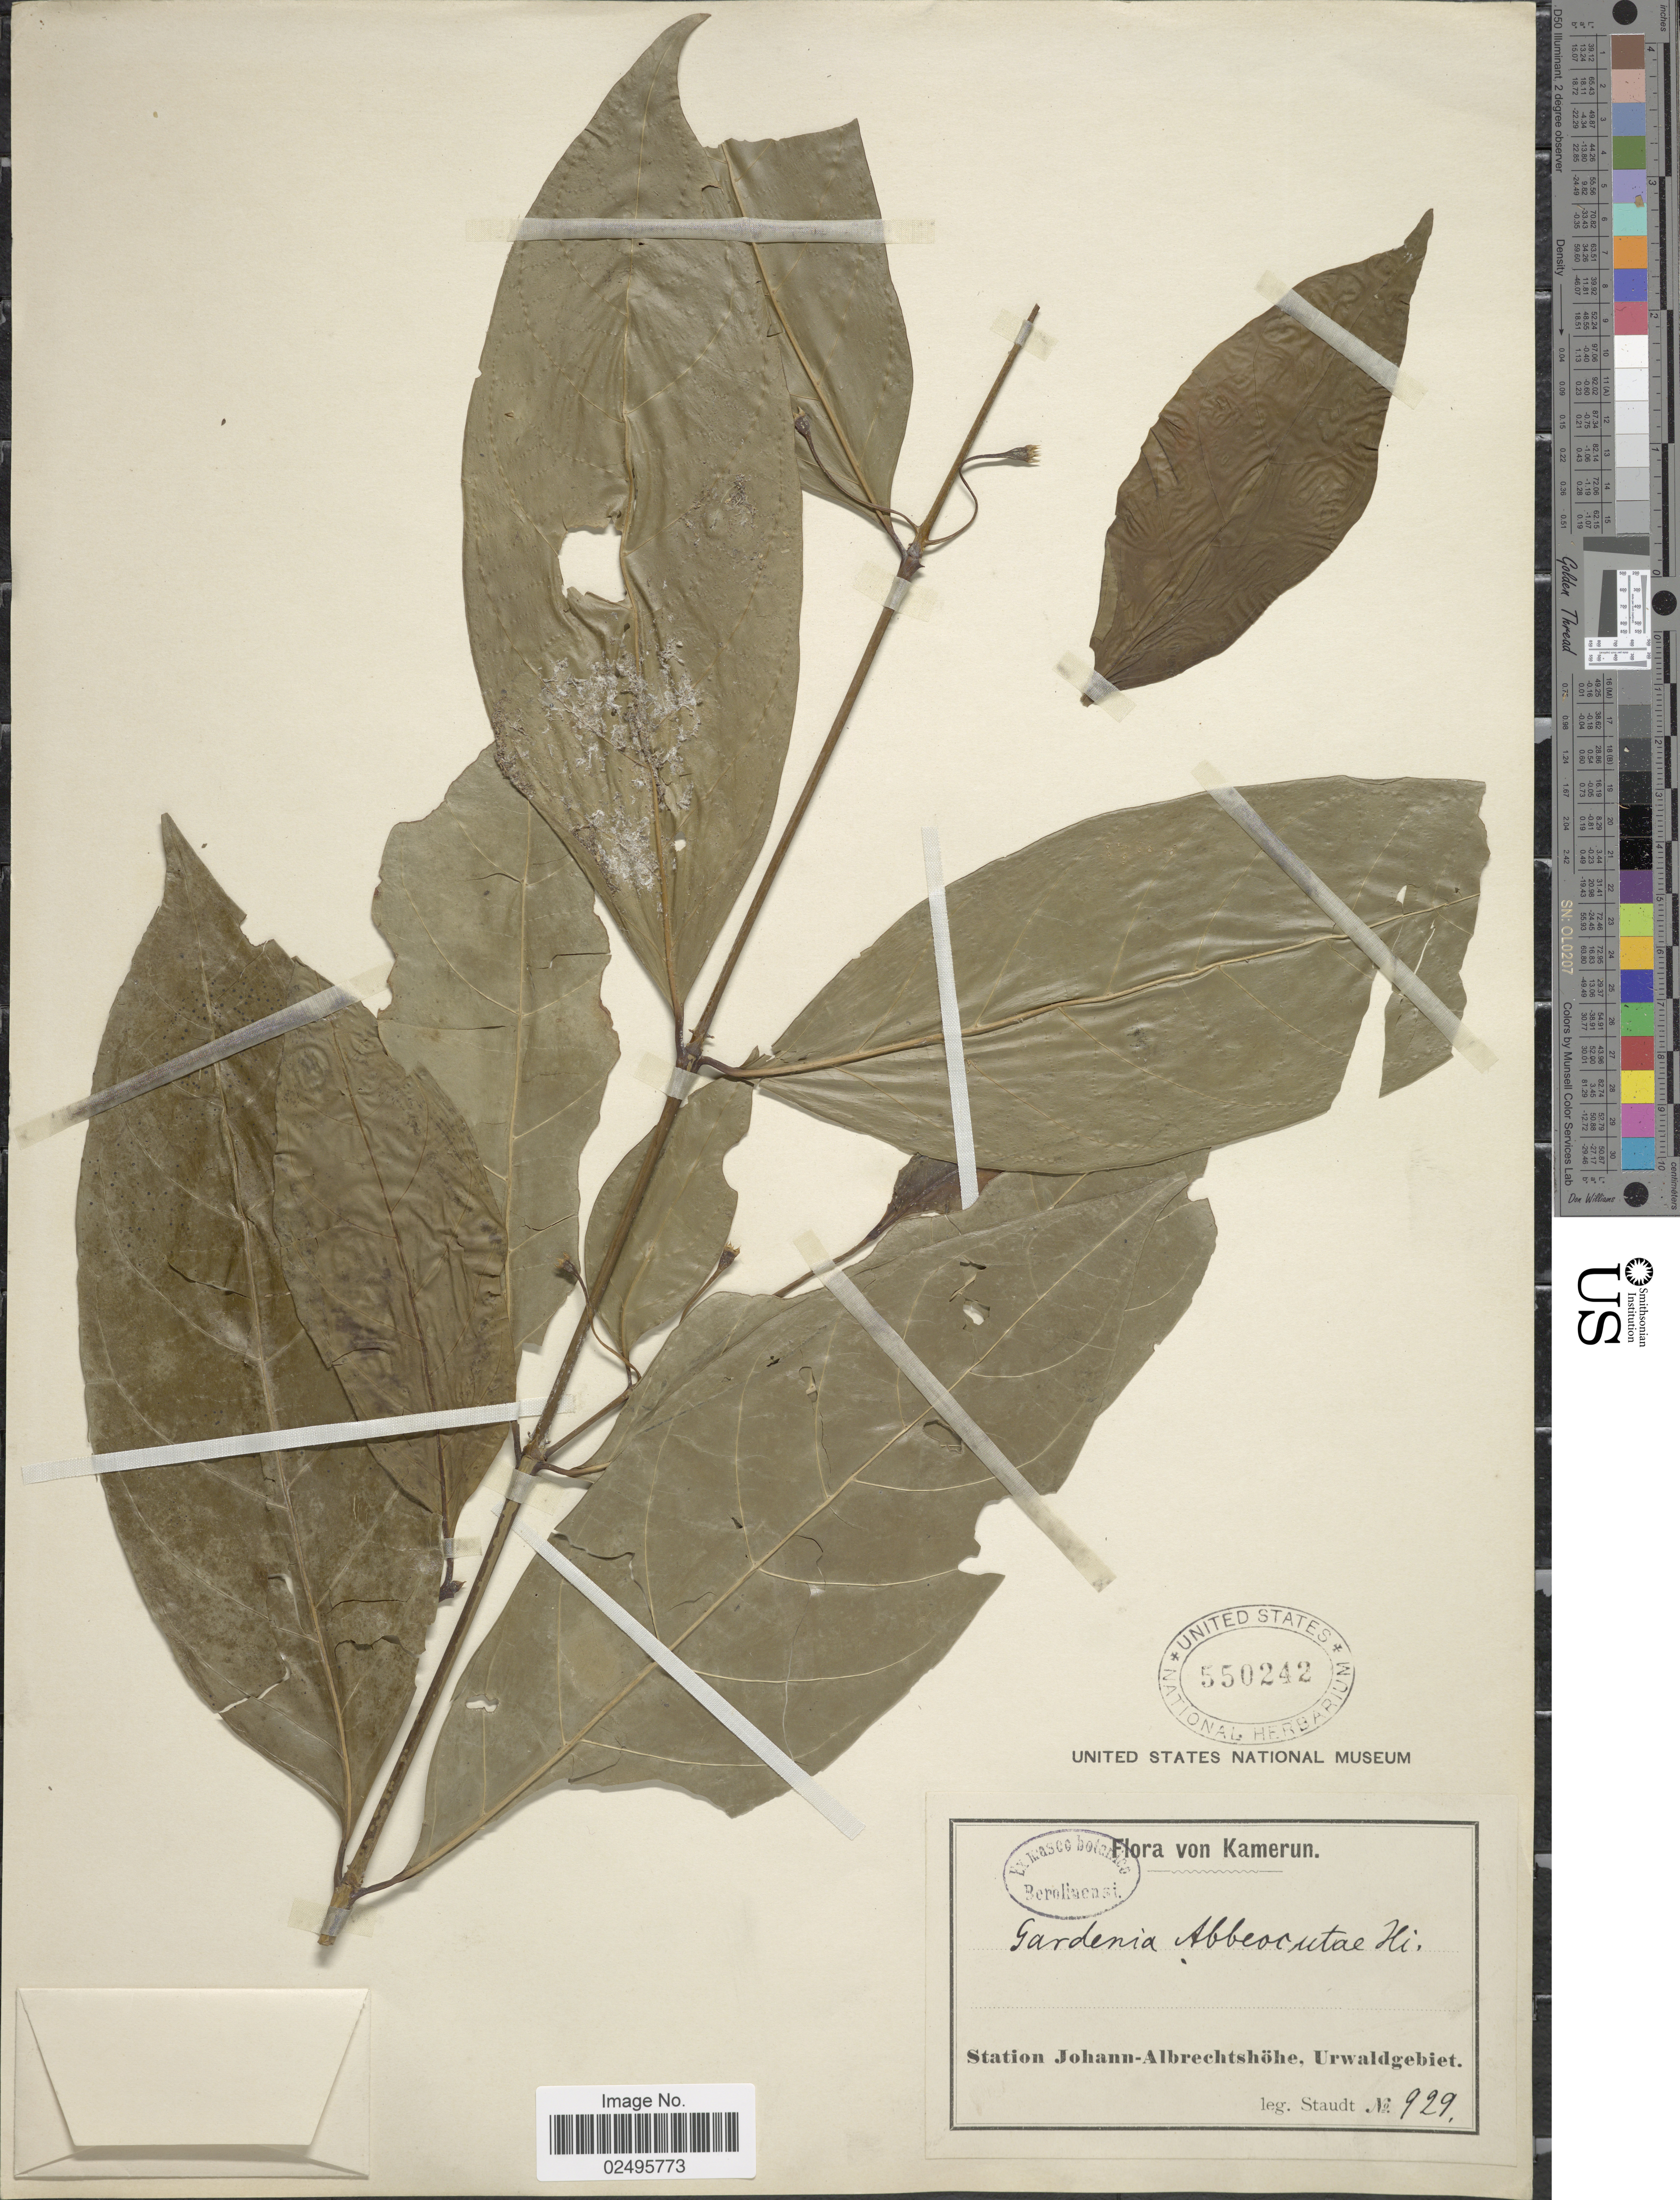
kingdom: Plantae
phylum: Tracheophyta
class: Magnoliopsida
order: Gentianales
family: Rubiaceae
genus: Didymosalpinx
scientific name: Didymosalpinx abbeokutae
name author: (Hiern) Keay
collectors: -. Staudt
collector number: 929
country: Cameroon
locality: Kamerun. Station Johann-Albrechtshohe, Urwaldgebiet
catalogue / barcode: US 550242